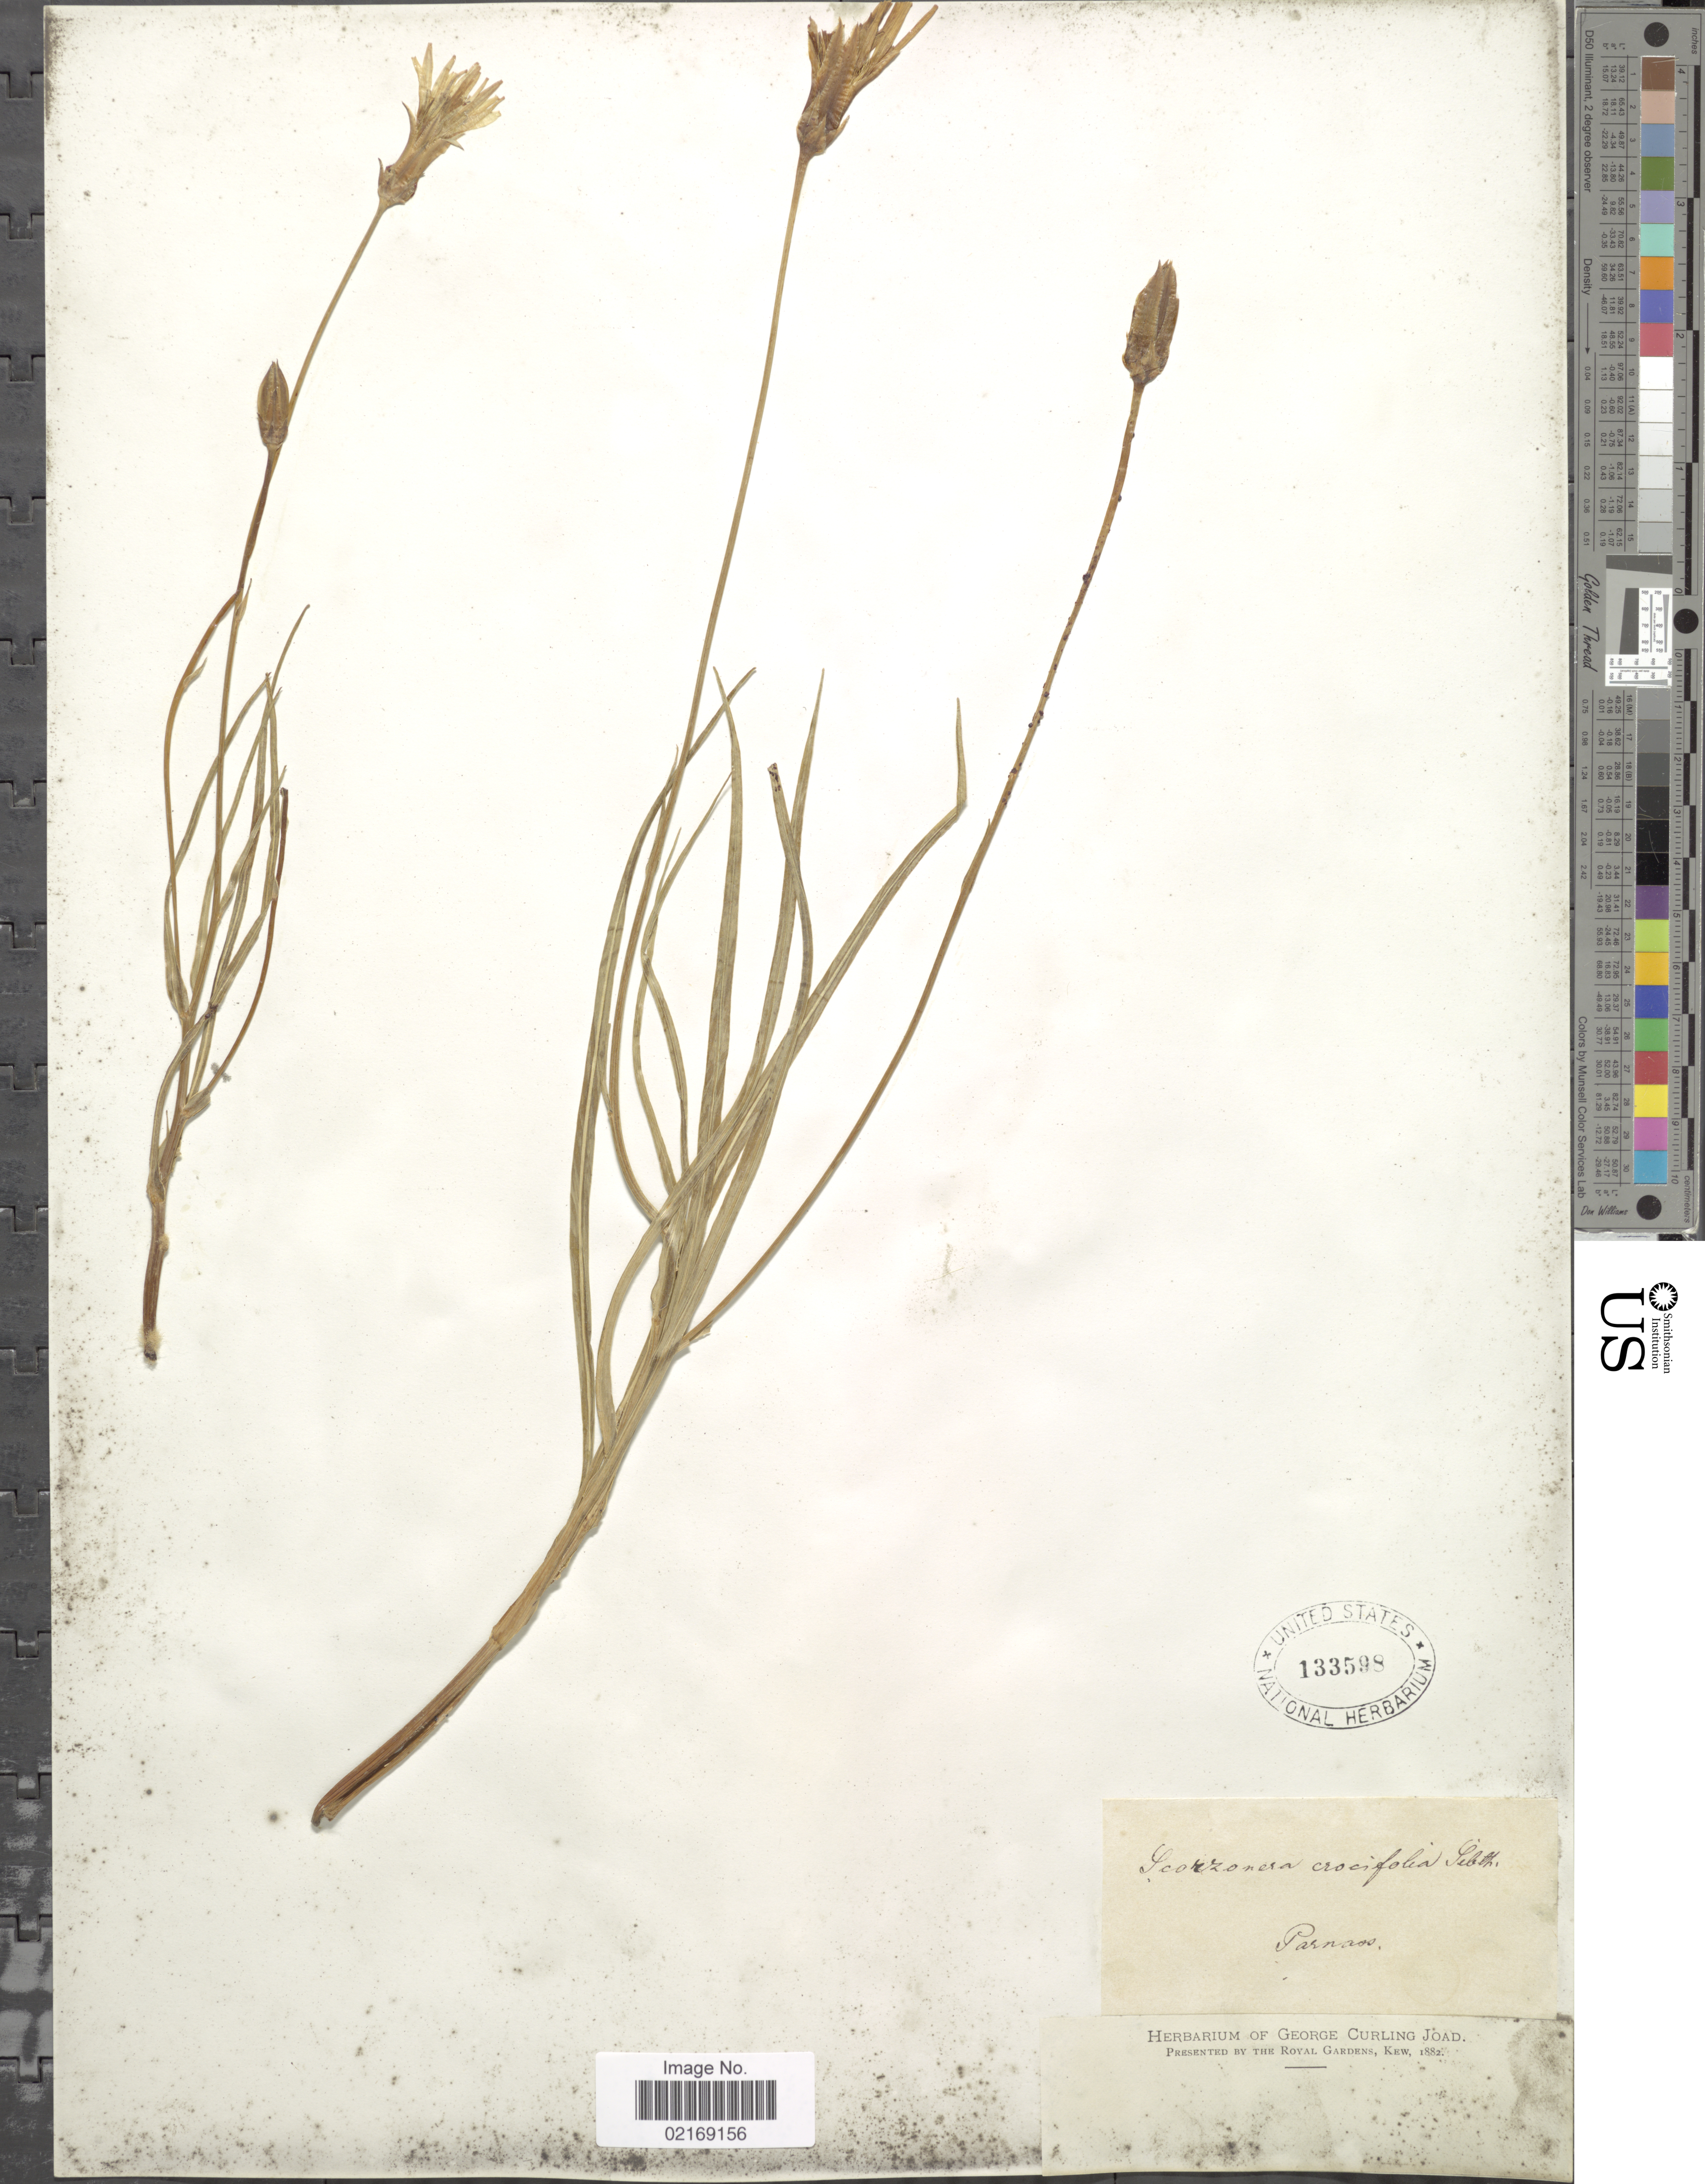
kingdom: Plantae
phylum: Tracheophyta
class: Magnoliopsida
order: Asterales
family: Asteraceae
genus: Scorzonera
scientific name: Scorzonera crocifolia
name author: Sm.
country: Germany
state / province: Schleswig-Holstein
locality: Parnass [unsure placement]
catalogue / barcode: US 133598